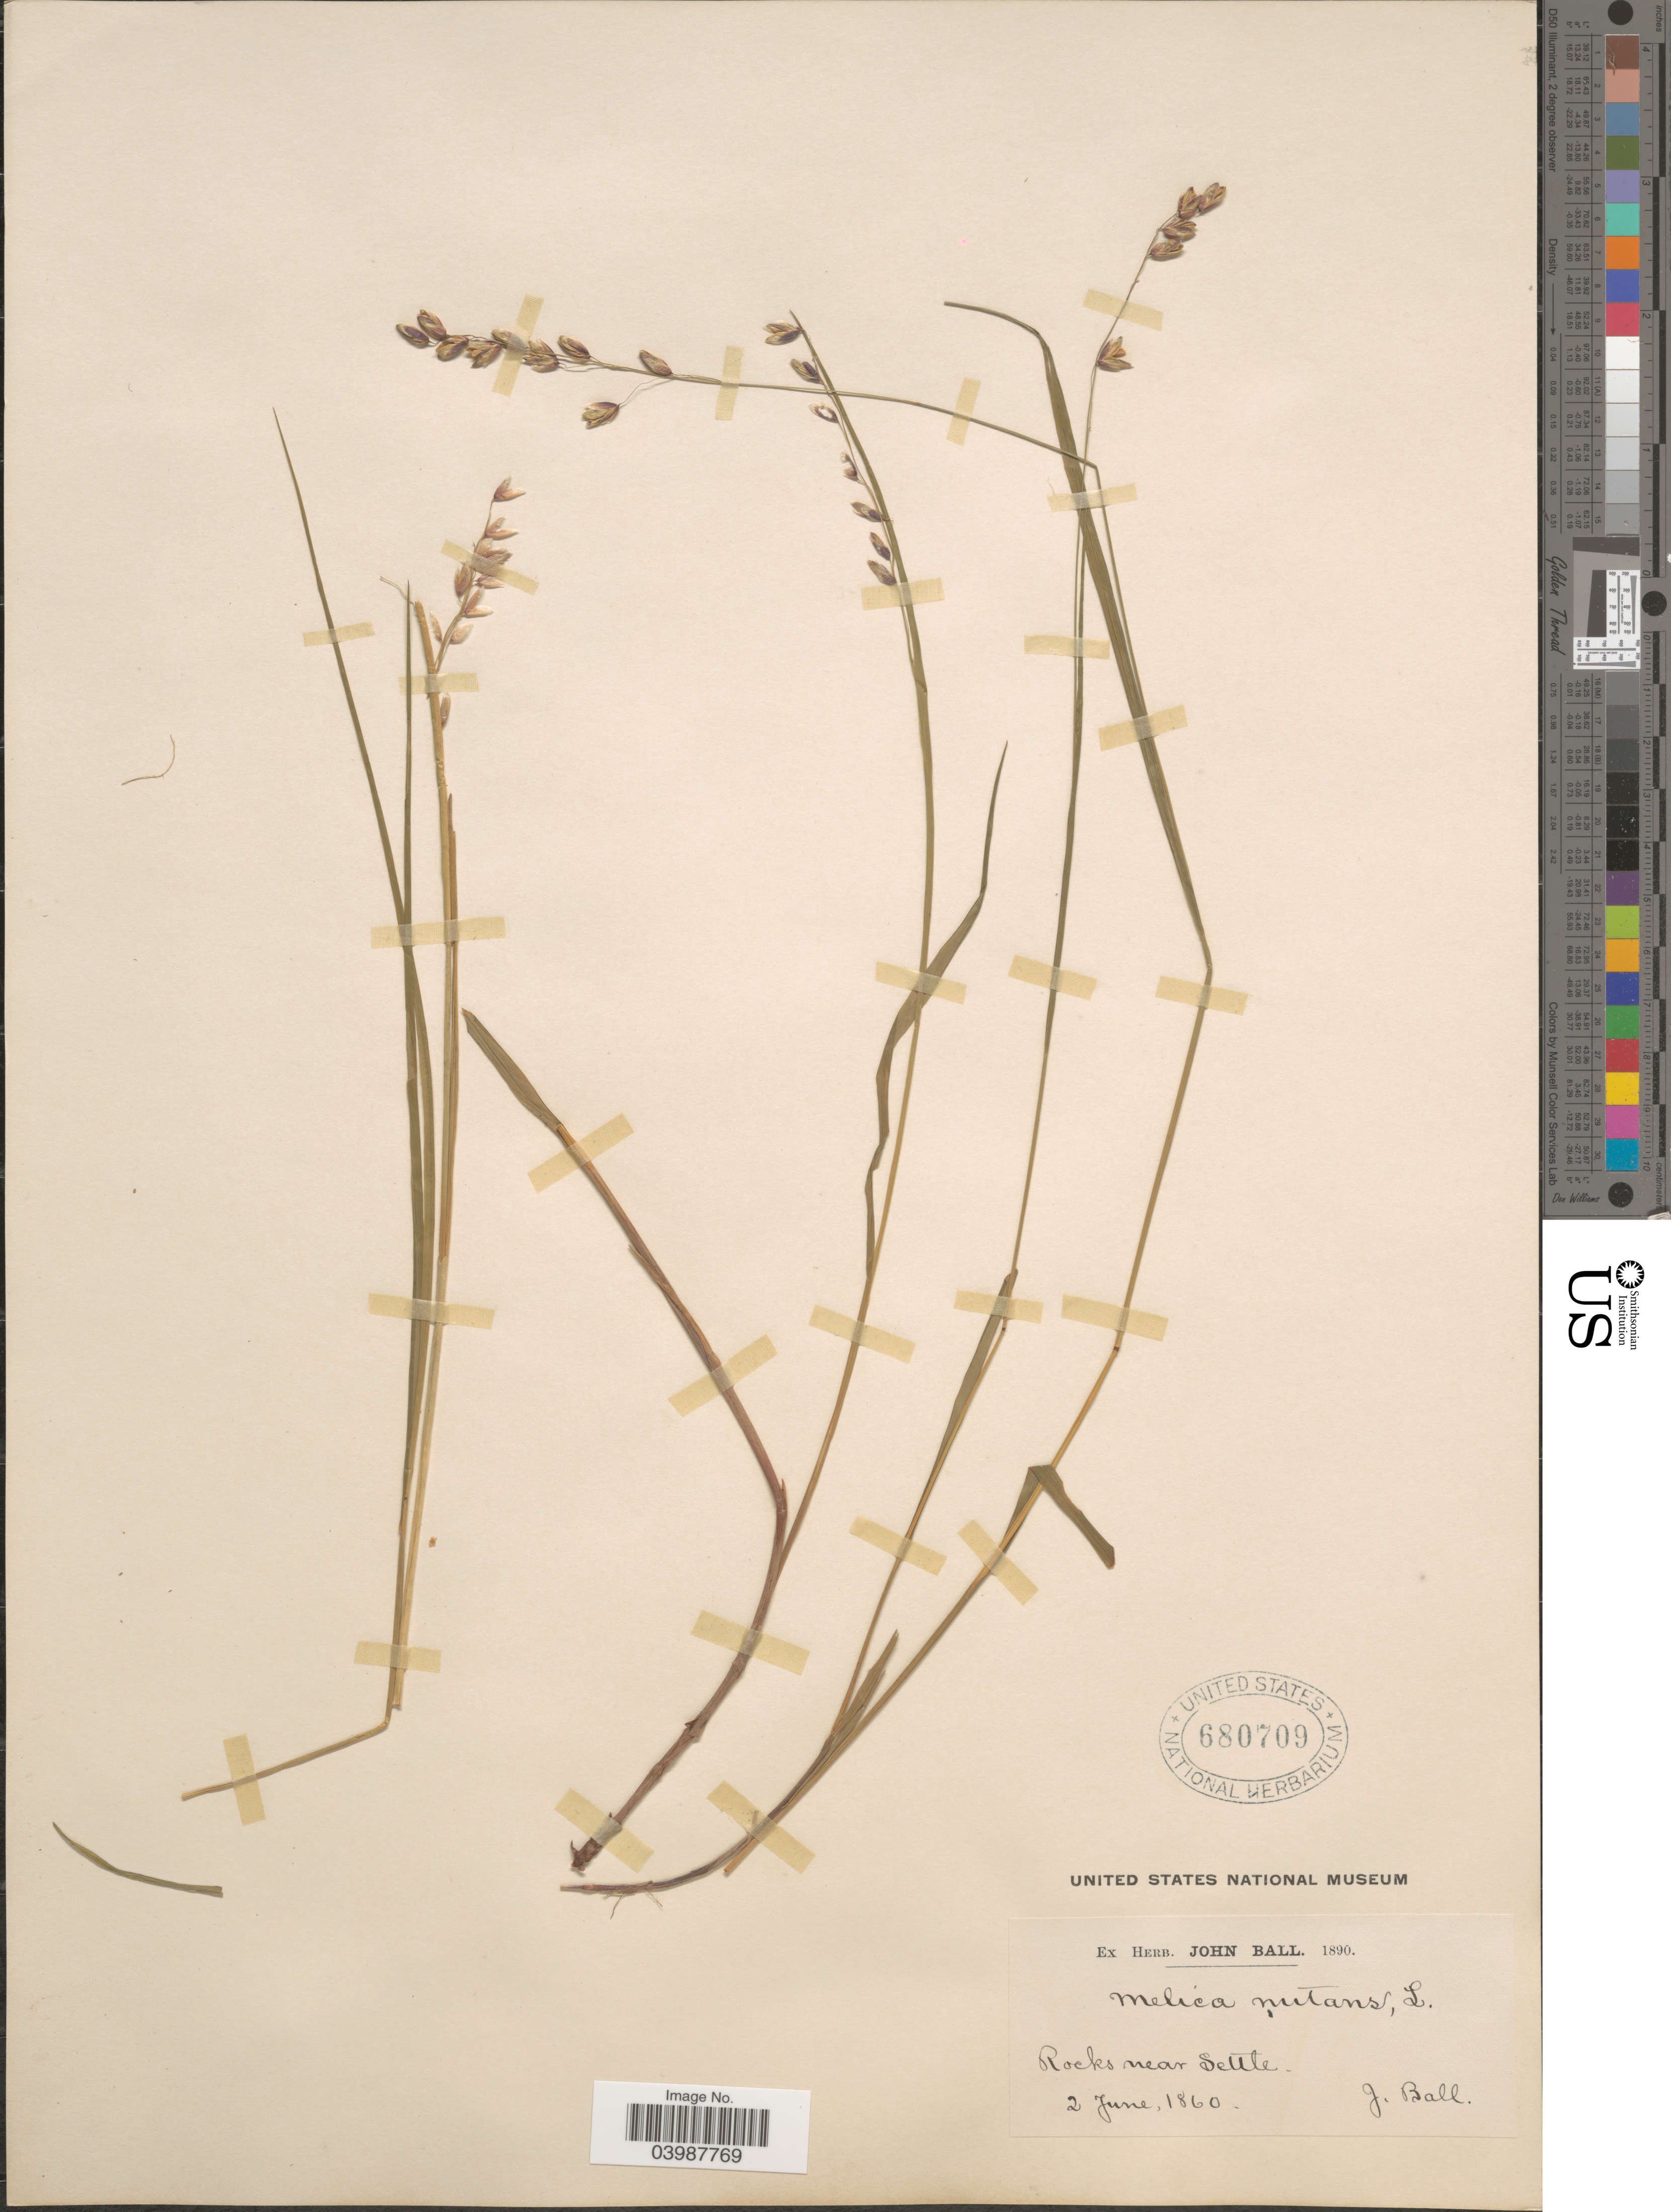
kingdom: Plantae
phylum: Tracheophyta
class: Liliopsida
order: Poales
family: Poaceae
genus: Melica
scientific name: Melica nutans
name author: L.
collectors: J. Ball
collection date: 1860-06-02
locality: Rocks near Settle.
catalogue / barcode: US 680709